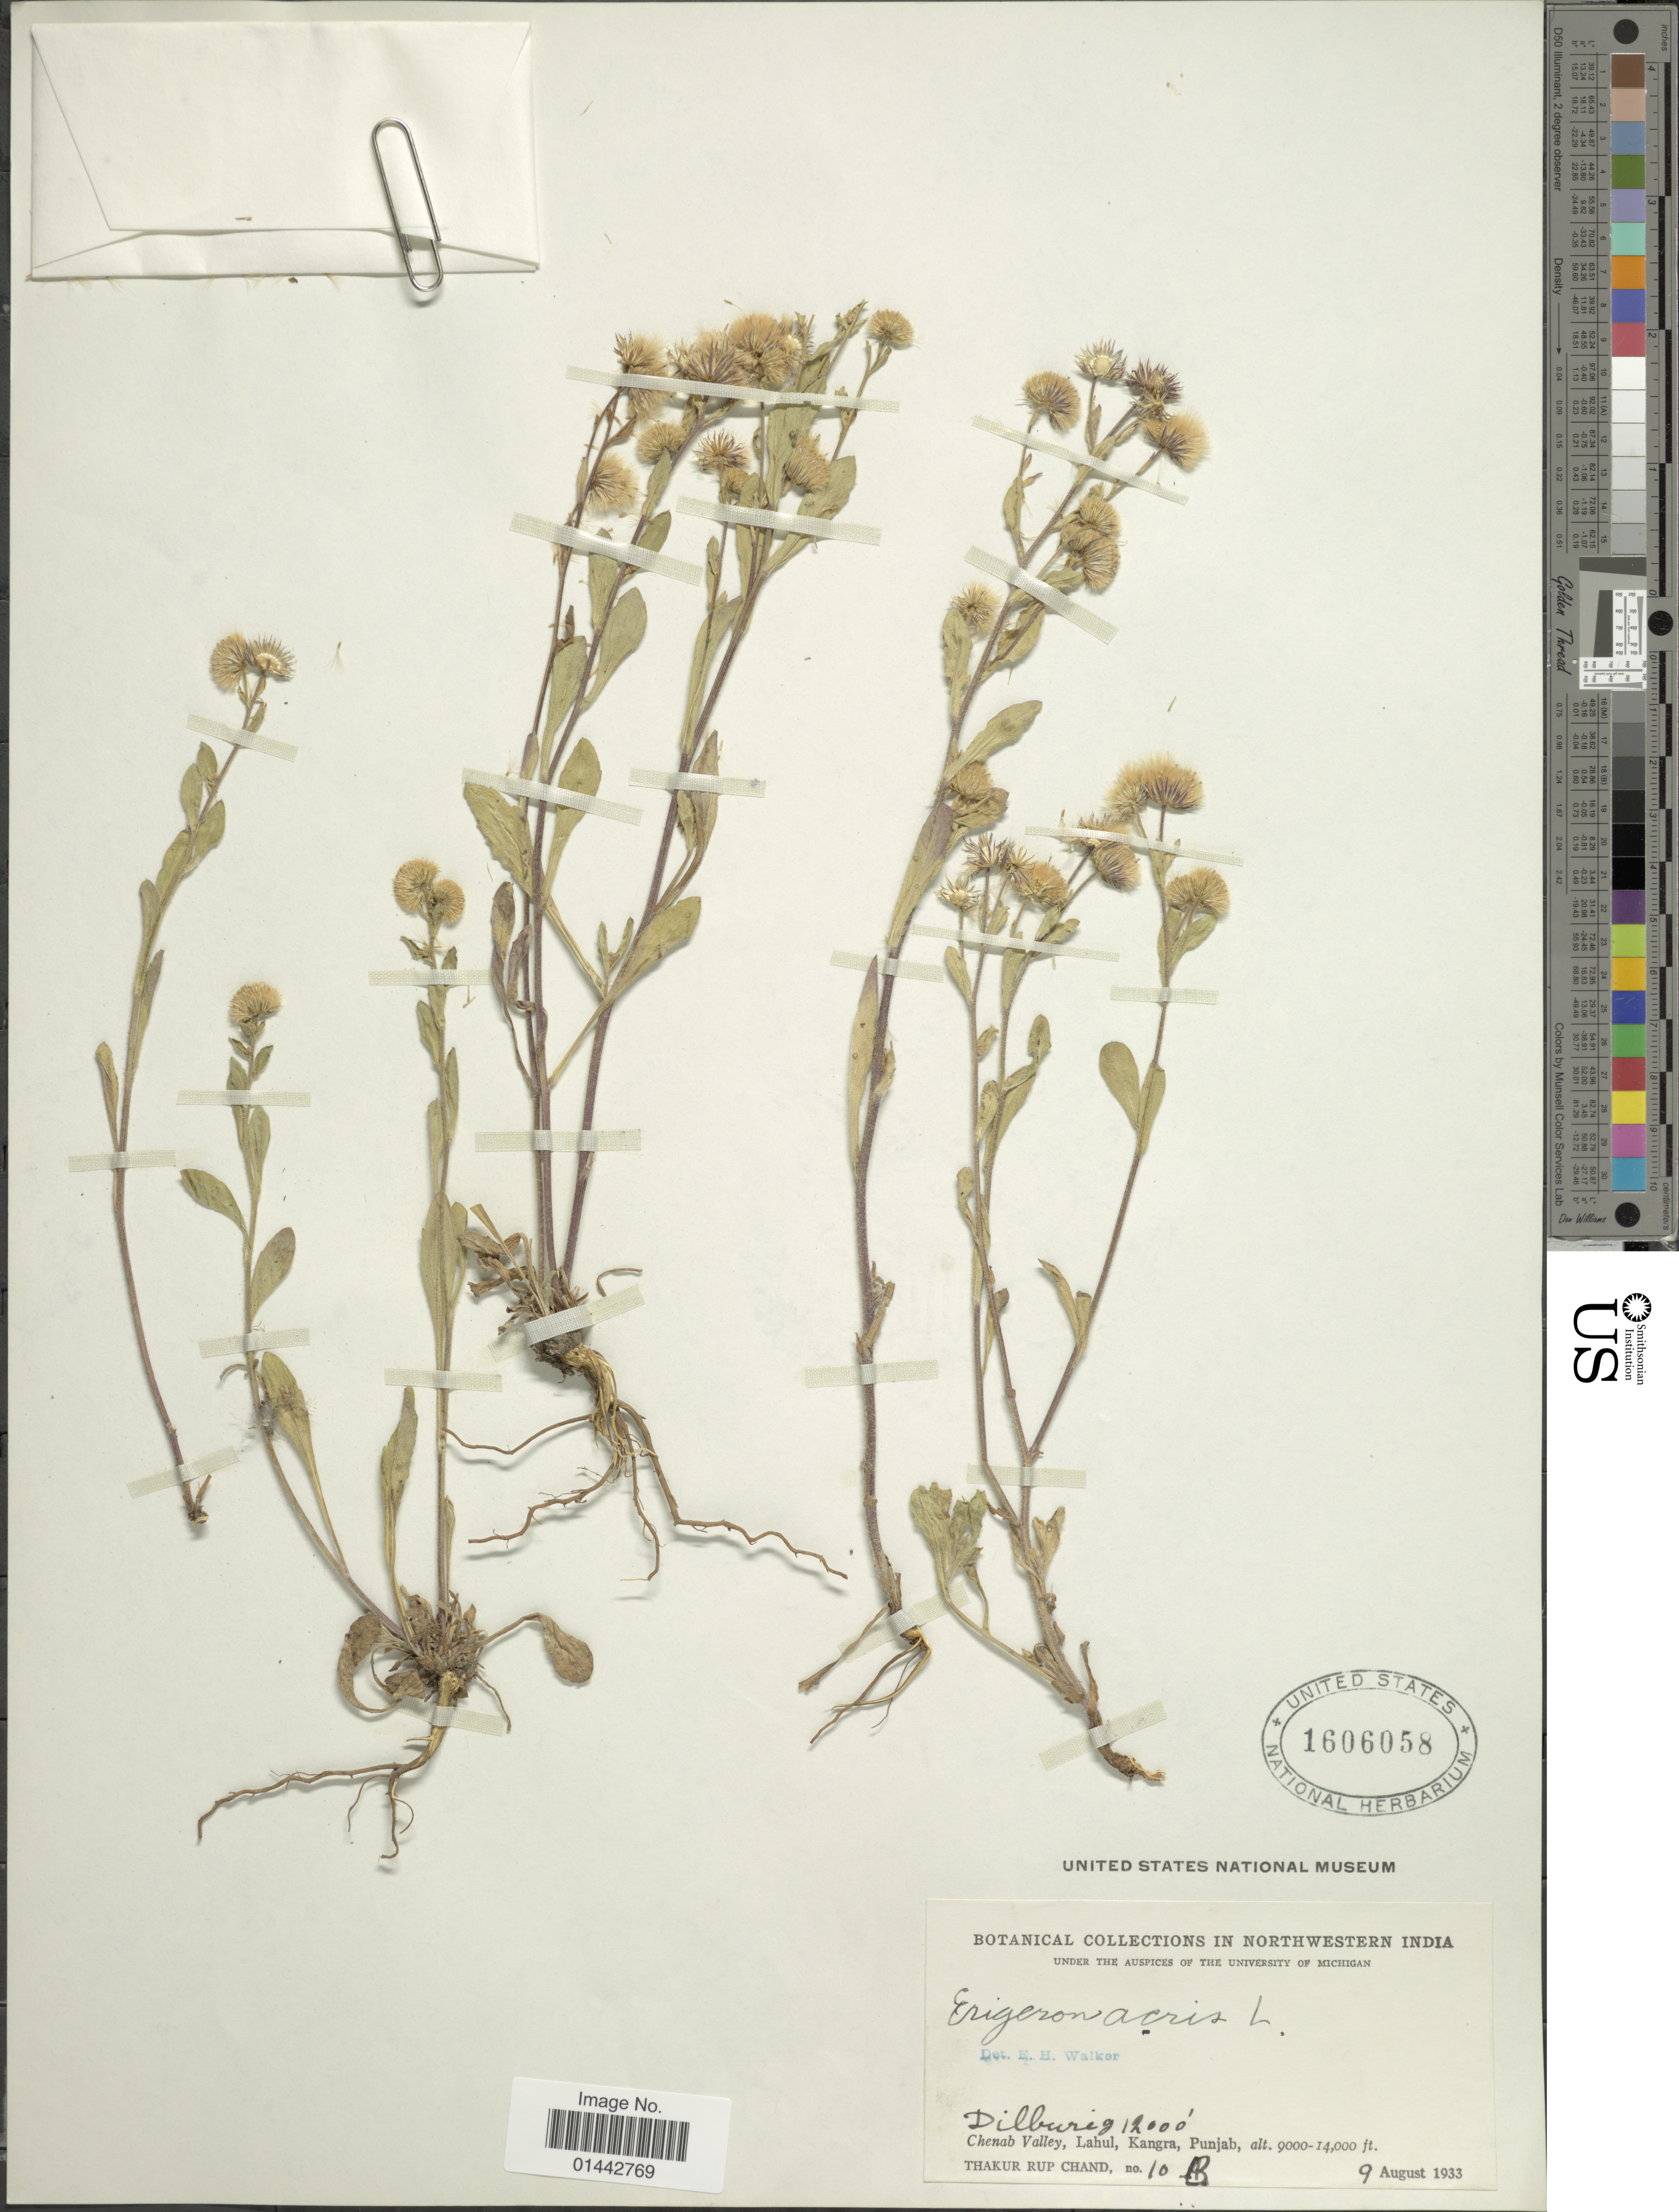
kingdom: Plantae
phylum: Tracheophyta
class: Magnoliopsida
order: Asterales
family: Asteraceae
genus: Erigeron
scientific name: Erigeron acris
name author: L.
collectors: T. R. Chand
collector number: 10B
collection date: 1933-08-09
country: India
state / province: Himachal Pradesh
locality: Northwestern India, Dilburig, Chenab Valley, Kangra, Punjab.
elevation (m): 2743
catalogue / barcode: US 1606058